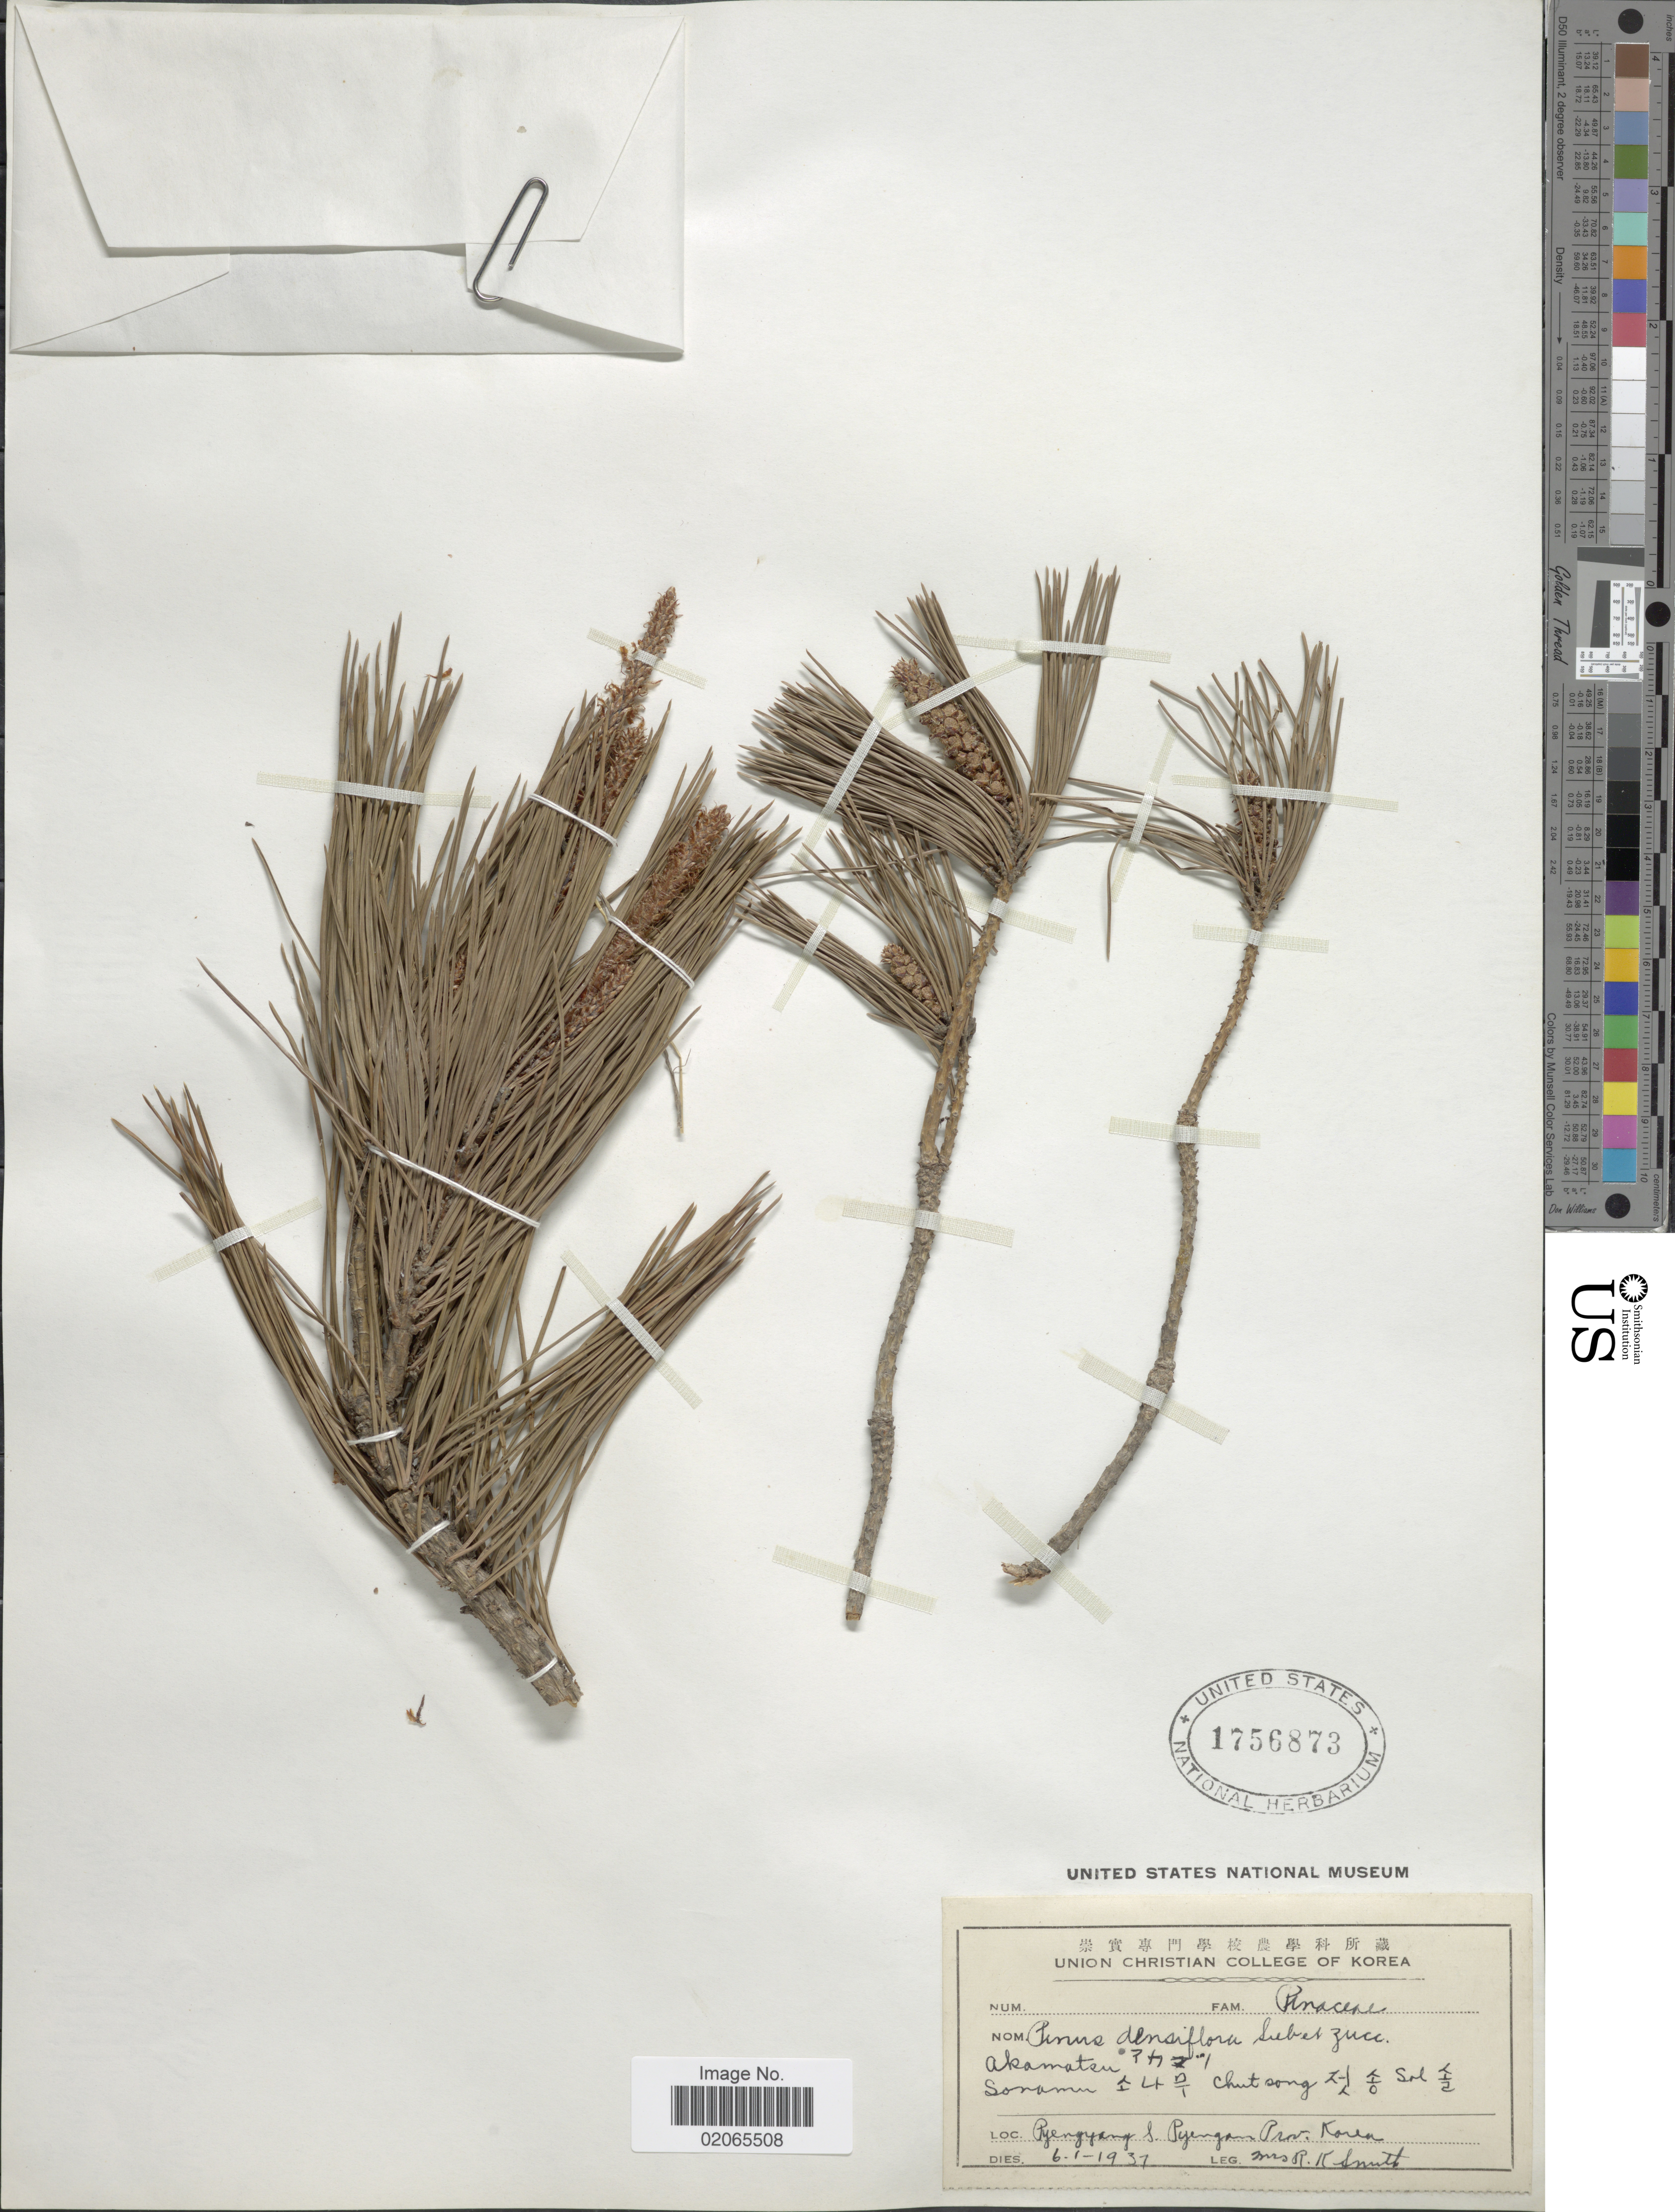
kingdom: Plantae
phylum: Tracheophyta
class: Pinopsida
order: Pinales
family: Pinaceae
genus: Pinus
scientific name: Pinus densiflora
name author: Siebold & Zucc.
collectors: Mrs. R. K. Smith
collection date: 1937-01-06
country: North Korea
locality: Pyenyang, S. Pyengan Prov. Korea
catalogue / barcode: US 1756873